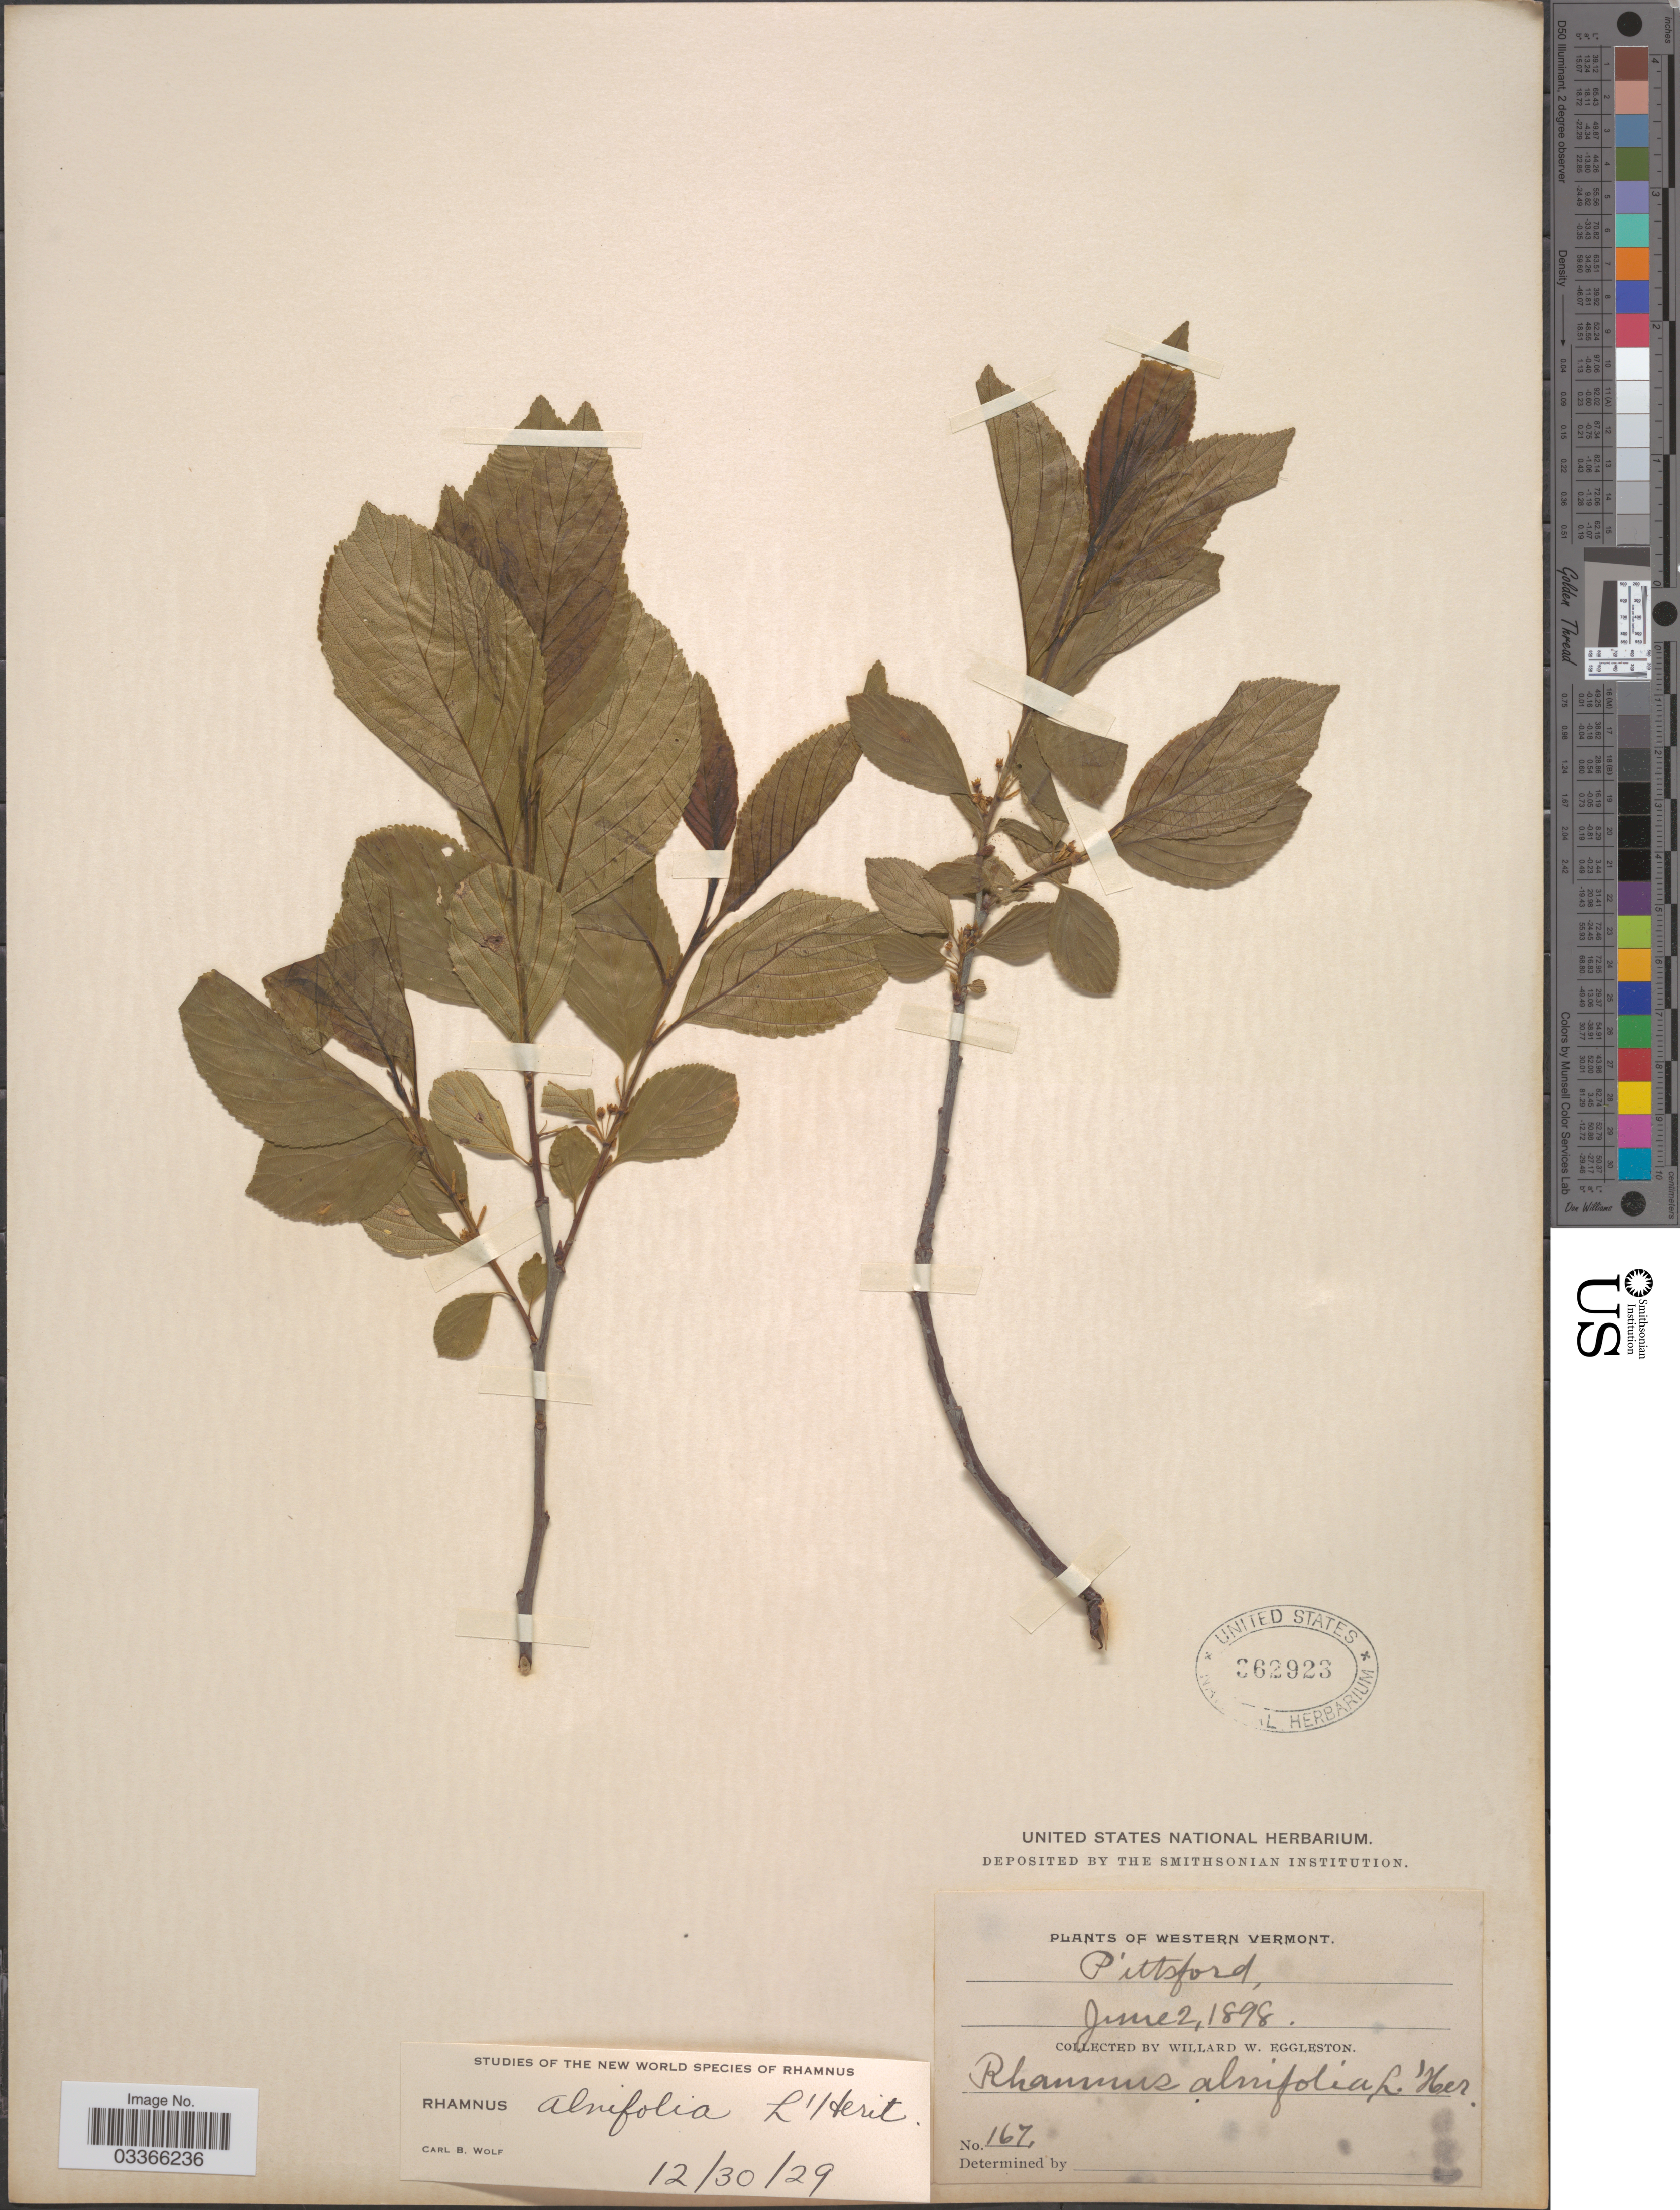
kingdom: Plantae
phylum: Tracheophyta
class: Magnoliopsida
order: Rosales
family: Rhamnaceae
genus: Rhamnus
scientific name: Rhamnus alnifolia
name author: L'Hér.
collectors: W. W. Eggleston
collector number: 167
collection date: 1898-06-02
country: United States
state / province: Vermont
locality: Western Vermont, Pittsford.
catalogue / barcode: US 362923